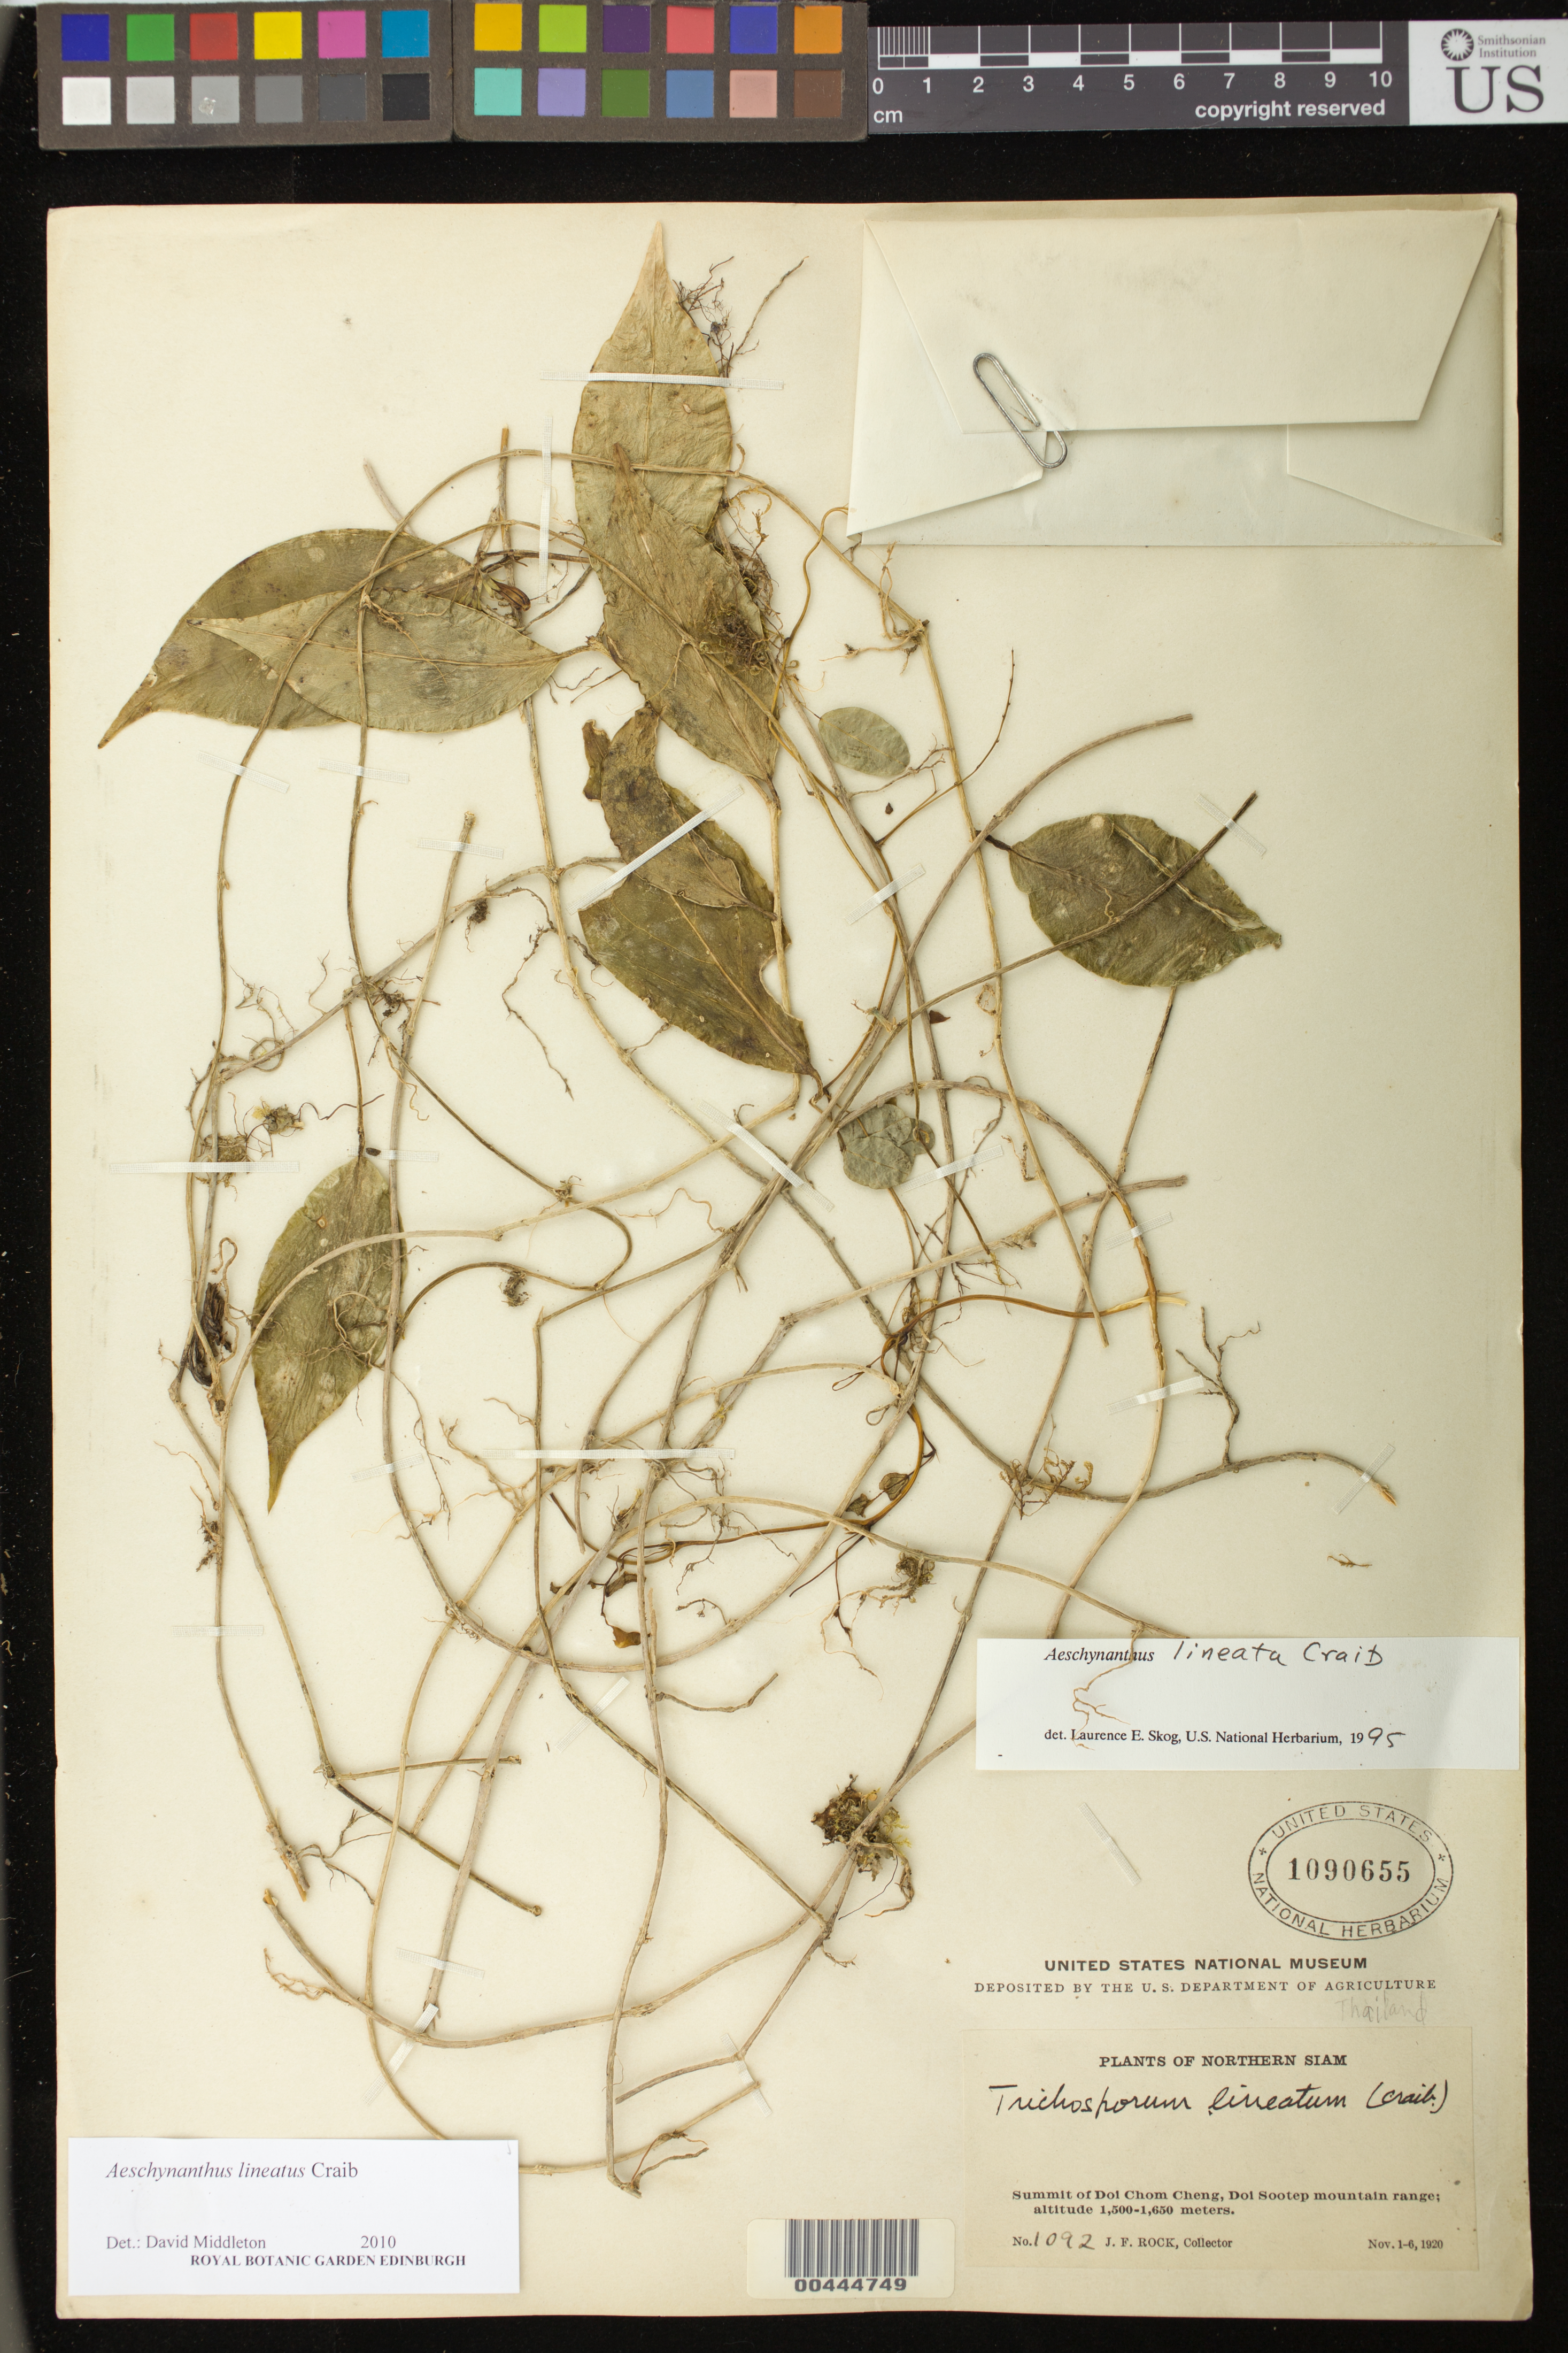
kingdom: Plantae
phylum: Tracheophyta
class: Magnoliopsida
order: Lamiales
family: Gesneriaceae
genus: Aeschynanthus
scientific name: Aeschynanthus lineatus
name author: Craib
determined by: Middleton, D. J.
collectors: J. F. Rock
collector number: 1092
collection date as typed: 01-06 Nov 1920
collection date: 1920-11-01/1920-11-06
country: Thailand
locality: Summit of Doi Chom Cheng, Doi Sootep mountain range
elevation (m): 1500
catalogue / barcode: US 1090655